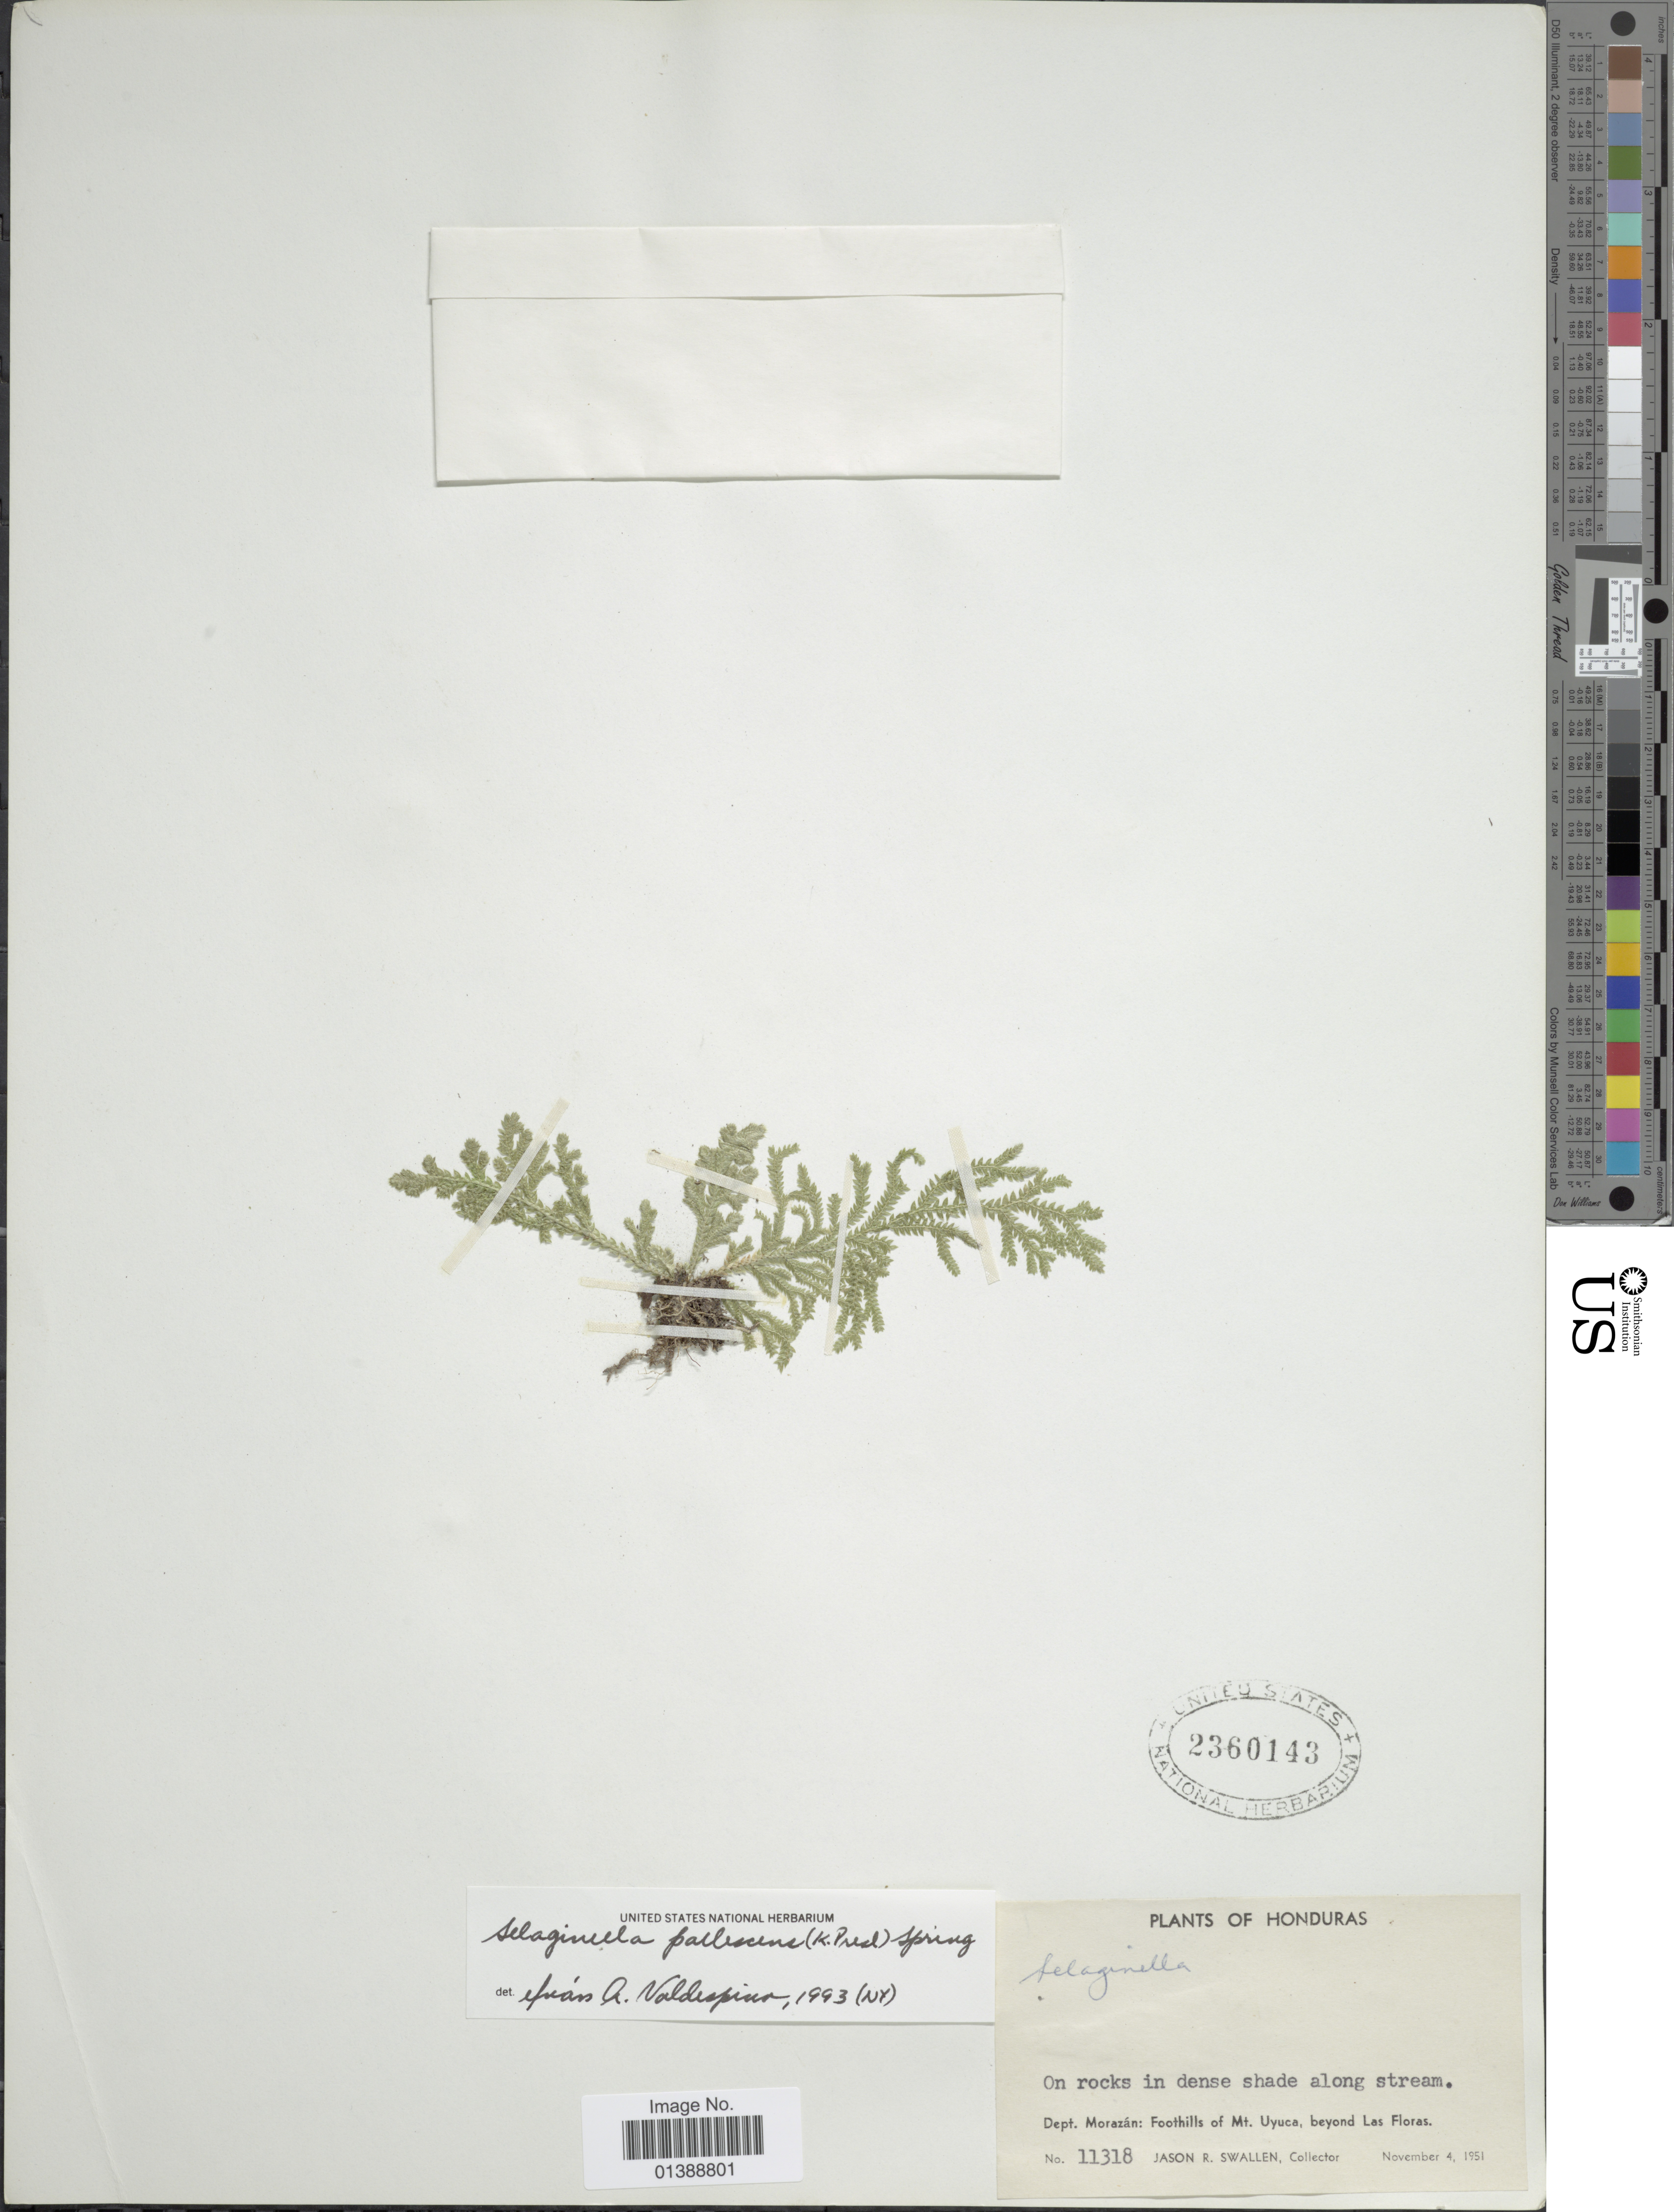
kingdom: Plantae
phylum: Tracheophyta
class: Lycopodiopsida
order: Selaginellales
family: Selaginellaceae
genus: Selaginella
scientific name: Selaginella pallescens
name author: (C. Presl) Spring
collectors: J. R. Swallen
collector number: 11318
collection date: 1951-11-04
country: Honduras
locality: Dept Morazán: Foothills of Mt Uyuca, beyond Las Floras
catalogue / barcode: US 2360143